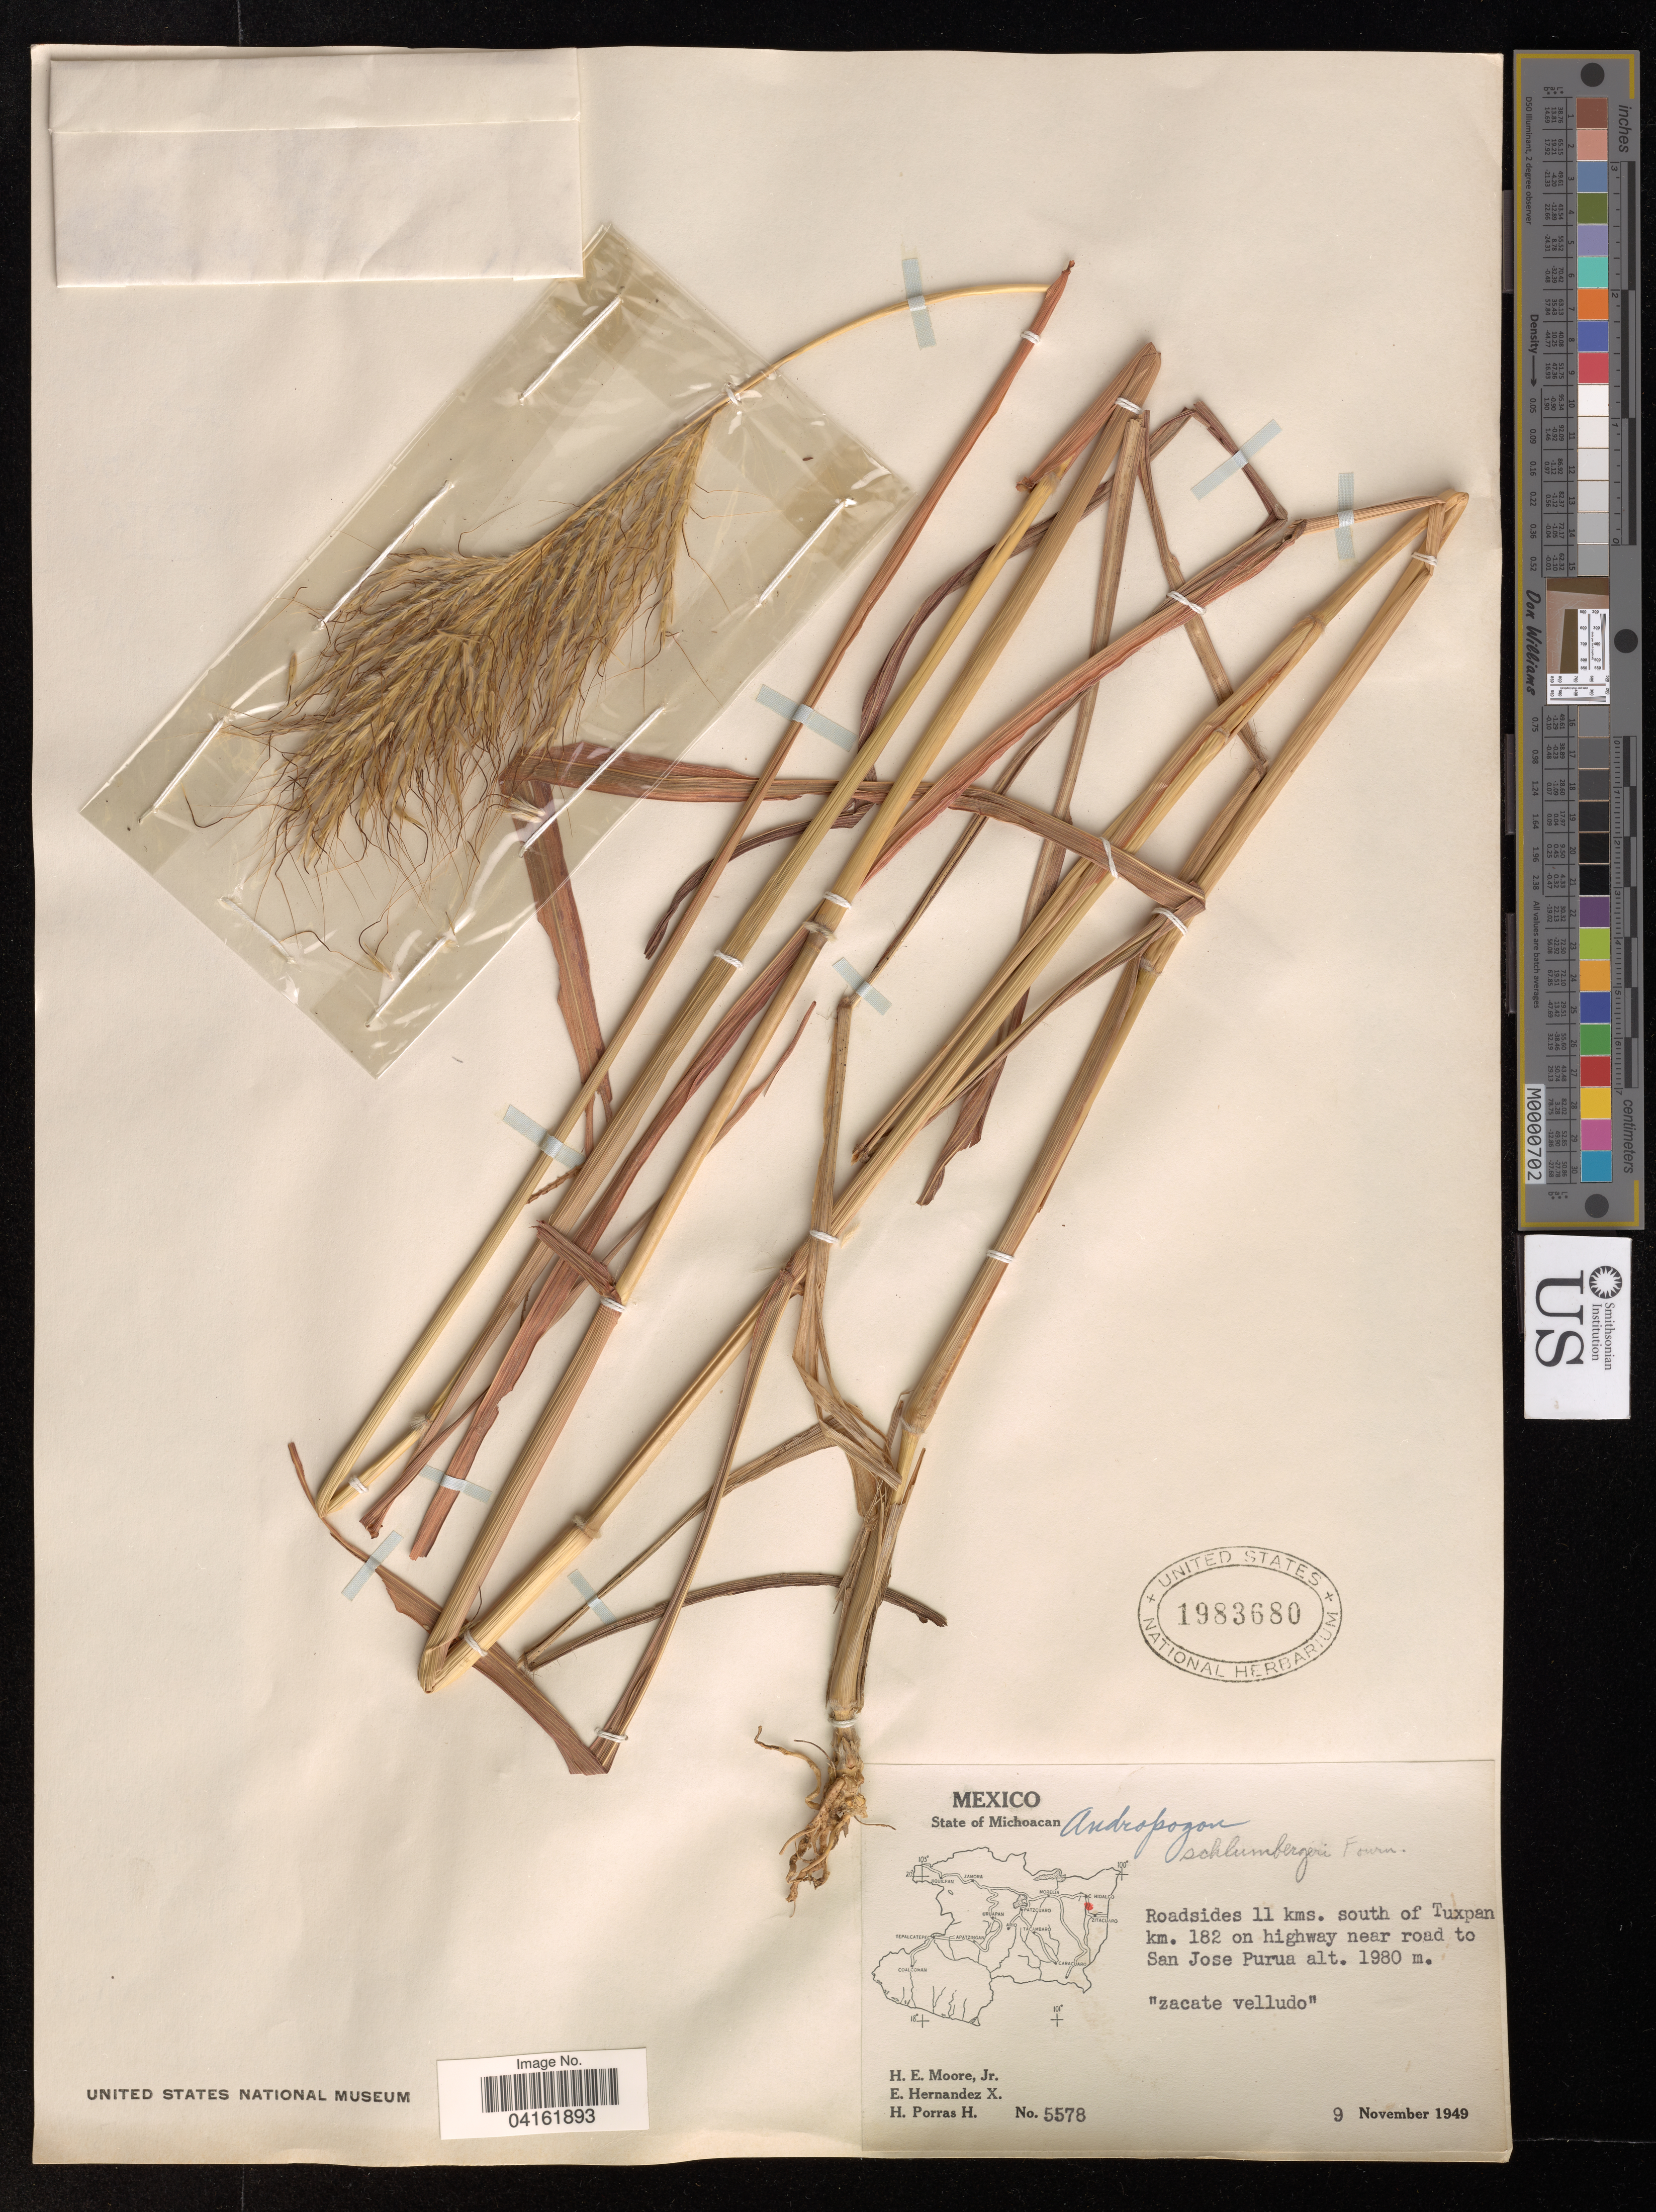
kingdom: Plantae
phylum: Tracheophyta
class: Liliopsida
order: Poales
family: Poaceae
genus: Andropogon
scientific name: Andropogon schlumbergeri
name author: E. Fourn.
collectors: H. Moore & E. Hernandez X.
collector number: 5578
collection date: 1949-11-09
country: Mexico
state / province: Michoacán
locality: Roadsides 11 kms. south of Tuxpan km. 182 on highway near road to San Jose Purua.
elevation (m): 1980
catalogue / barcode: US 1983680